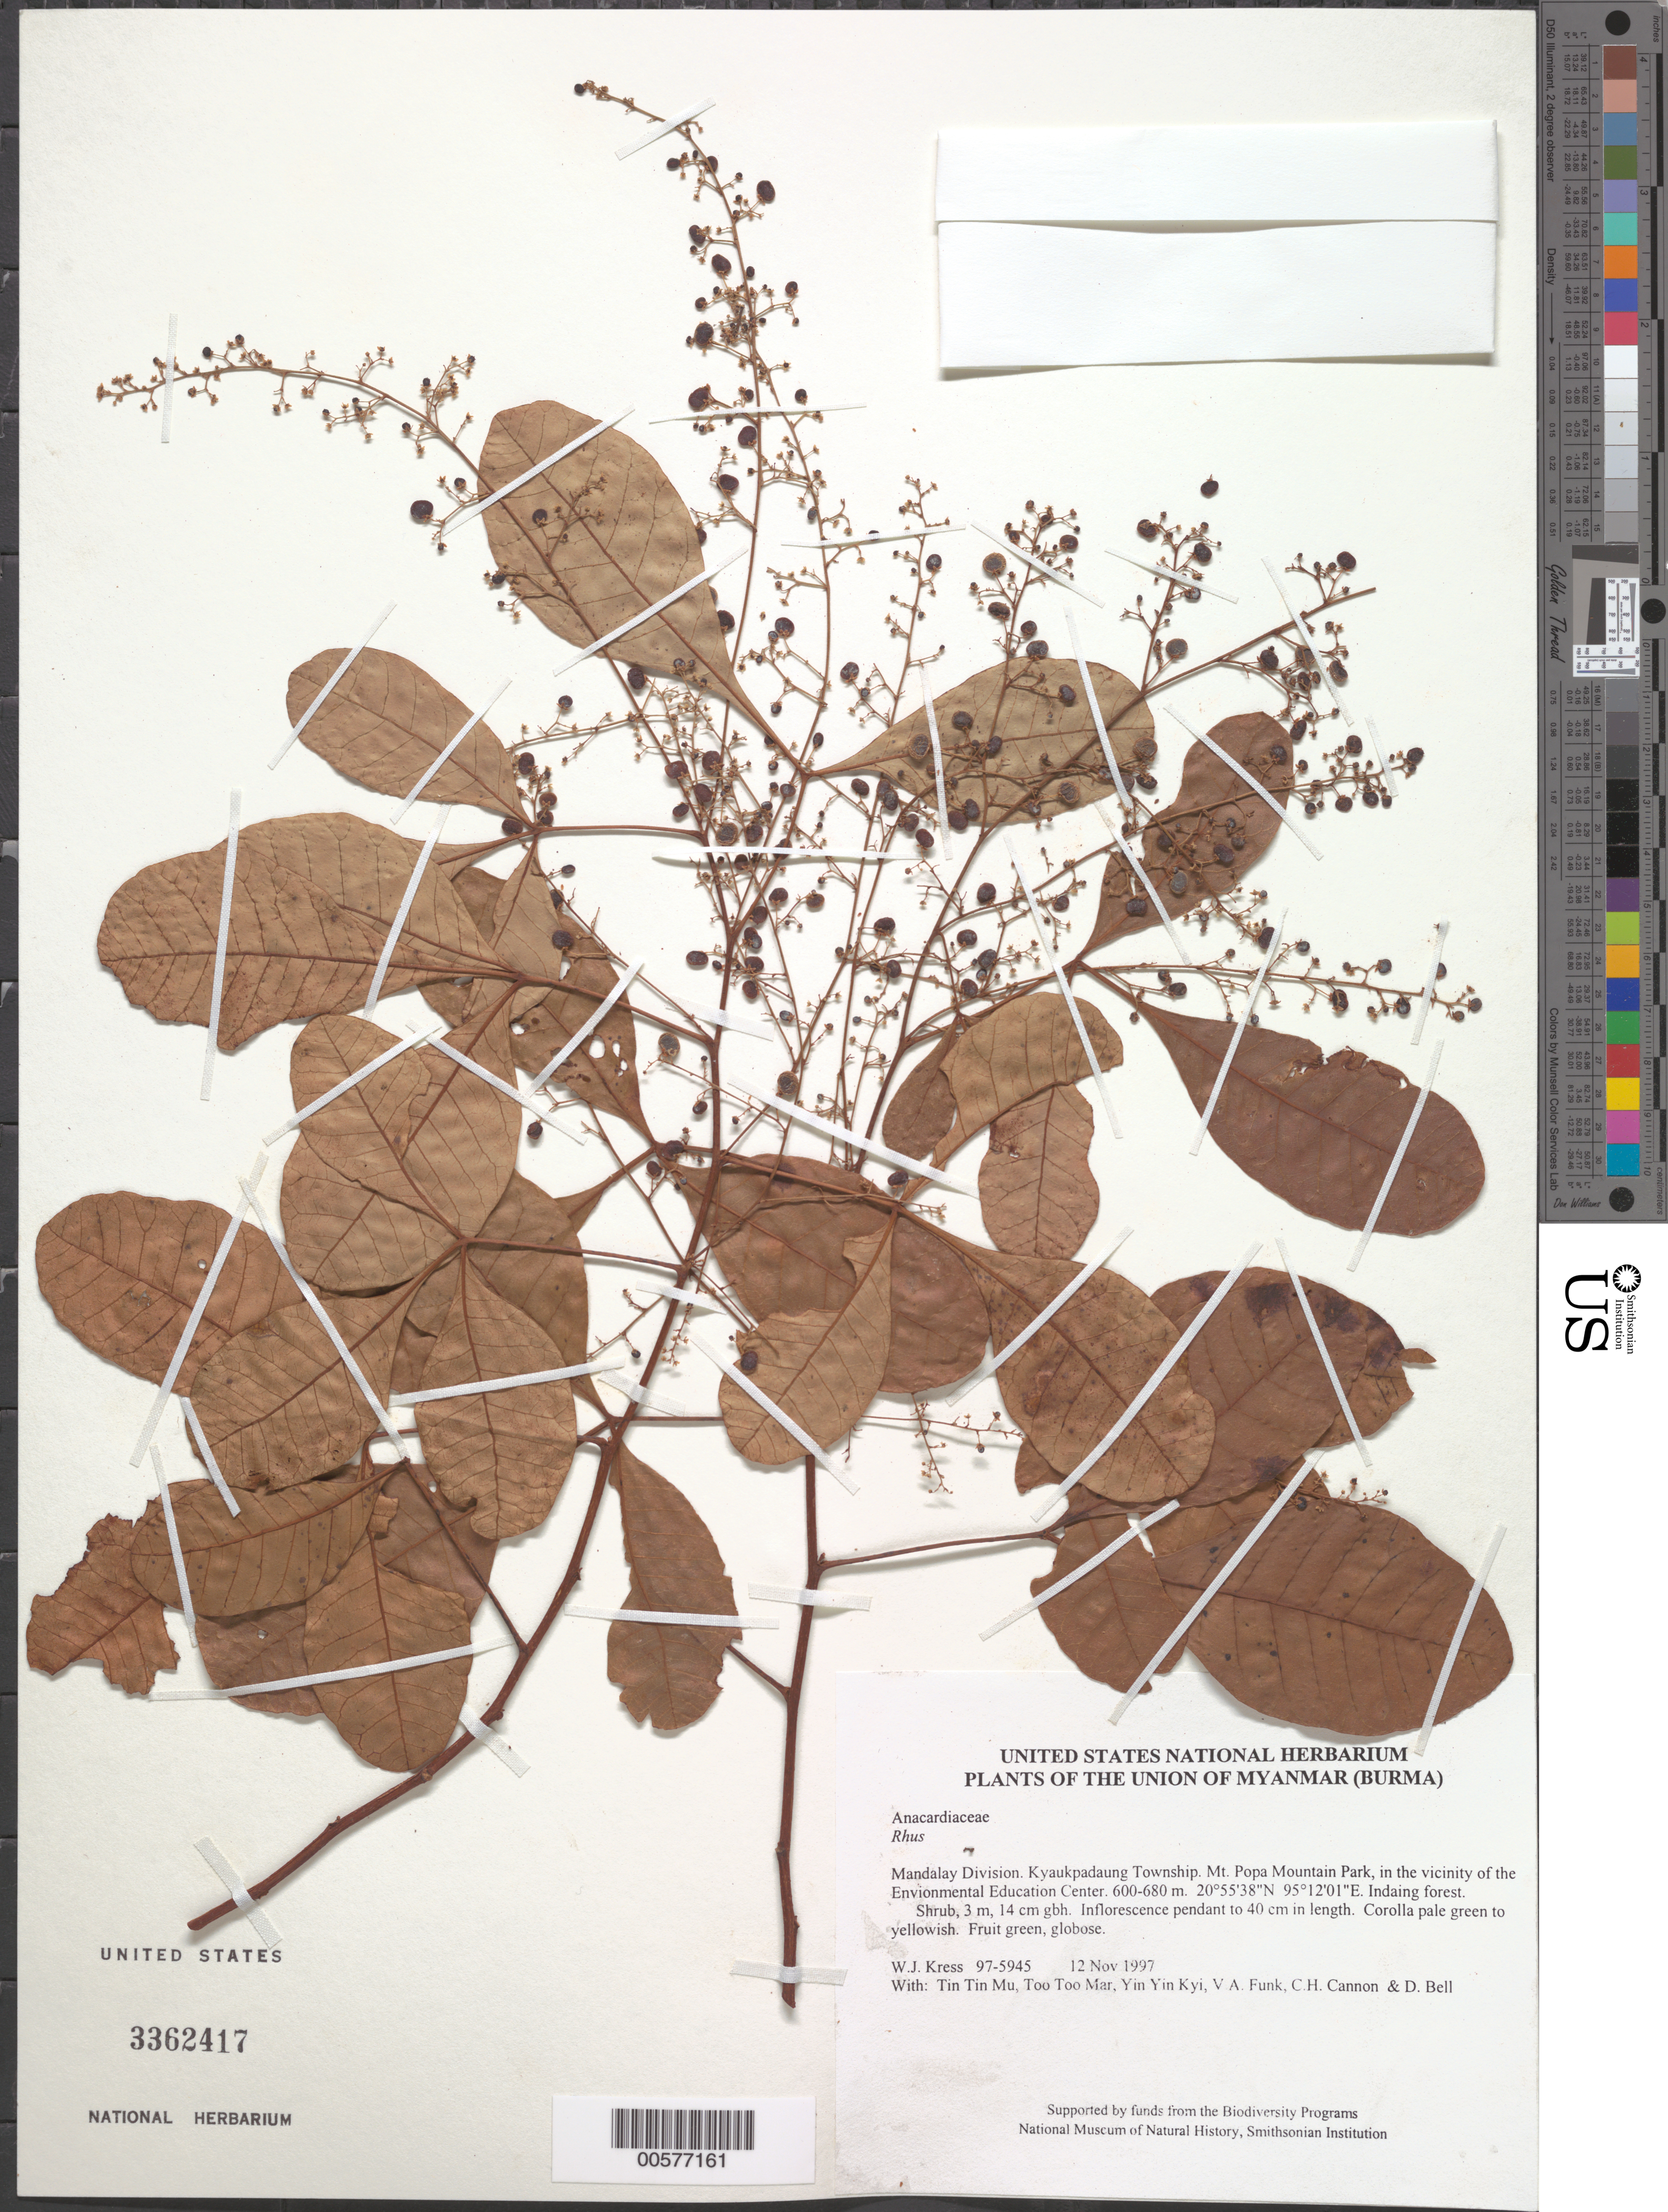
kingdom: Plantae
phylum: Tracheophyta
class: Magnoliopsida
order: Sapindales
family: Anacardiaceae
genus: Rhus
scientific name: Rhus sp.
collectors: W. J. Kress, Tin Tin Mu, Too Too Mar, Yin Yin Kyi, V. Funk & C. H. Cannon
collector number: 97-5945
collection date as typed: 12 Nov 1997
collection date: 1997-11-12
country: Myanmar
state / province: Mandalay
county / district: Kyaukpadaung Township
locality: Mt. Popa Mountain Park, in the vicinity of the Envionmental Education Center.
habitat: Indaing forest.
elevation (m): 600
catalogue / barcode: US 3362417